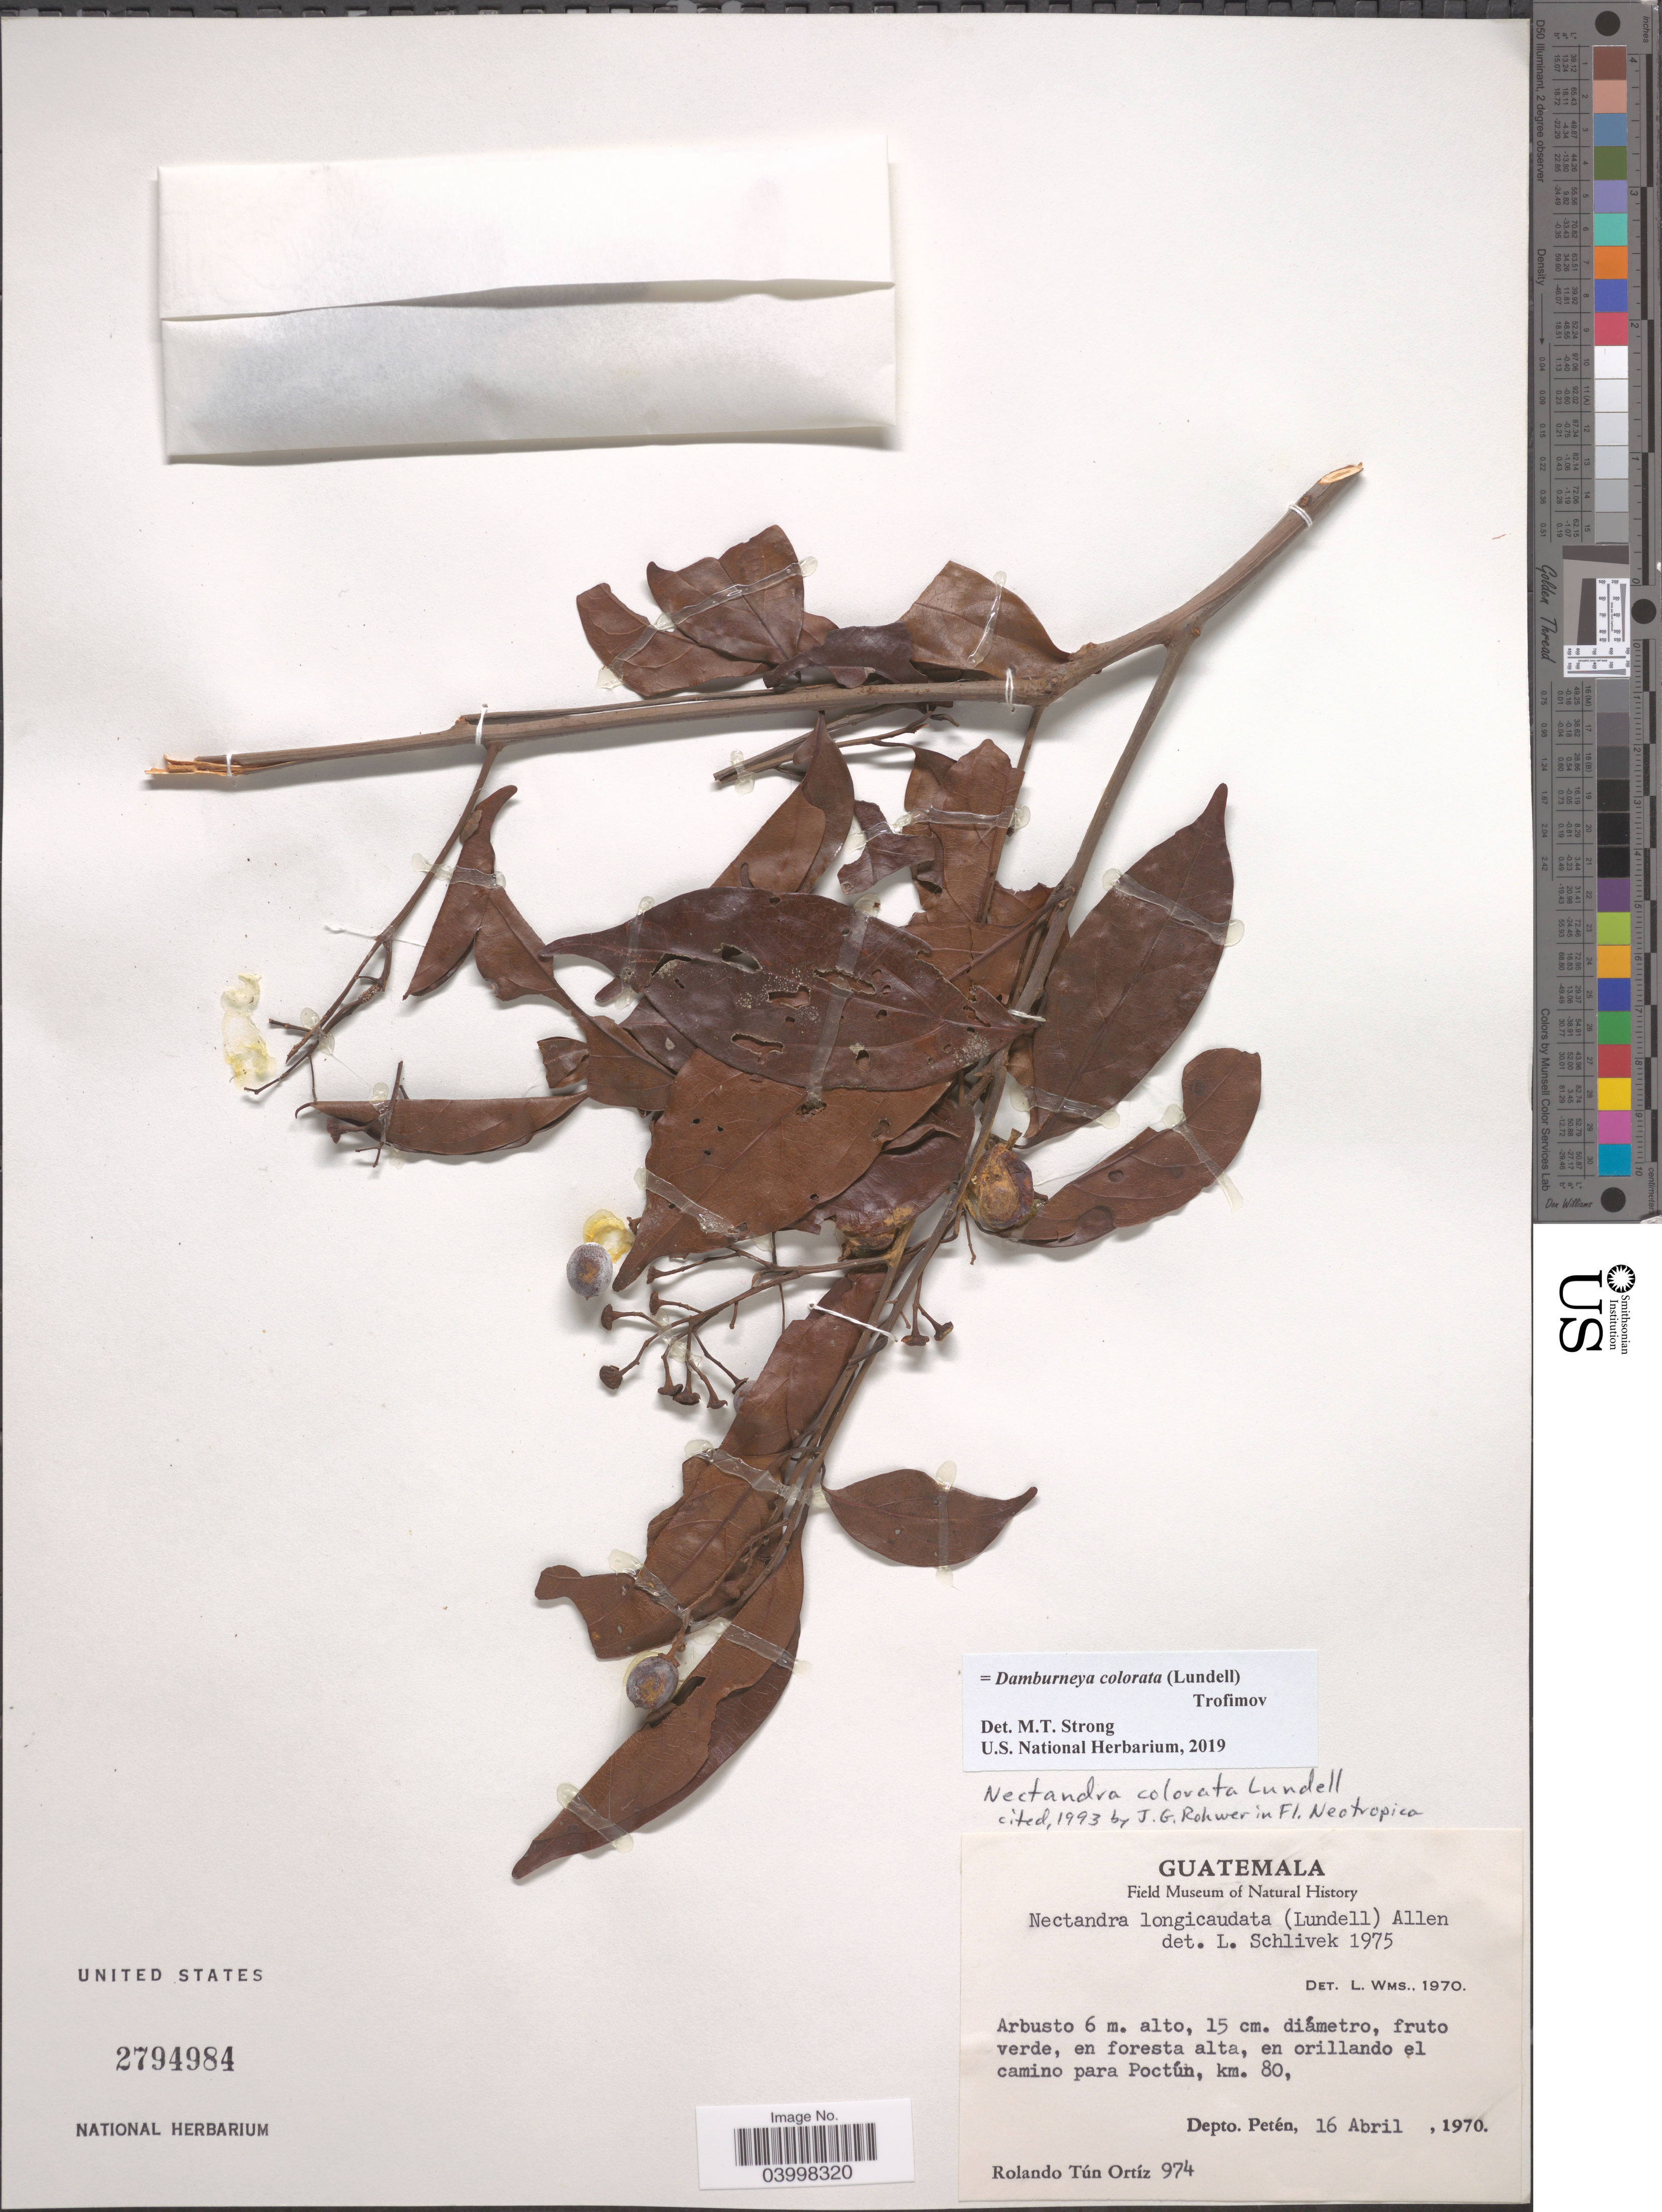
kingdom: Plantae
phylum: Tracheophyta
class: Magnoliopsida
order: Laurales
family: Lauraceae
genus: Damburneya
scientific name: Damburneya colorata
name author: (Lundell) Trofimov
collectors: R. T. Ortíz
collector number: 974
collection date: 1970-04-16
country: Guatemala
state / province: El Peten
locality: En orillando el camino para Poctún, km. 80, Depto. Petén.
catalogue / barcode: US 2794984